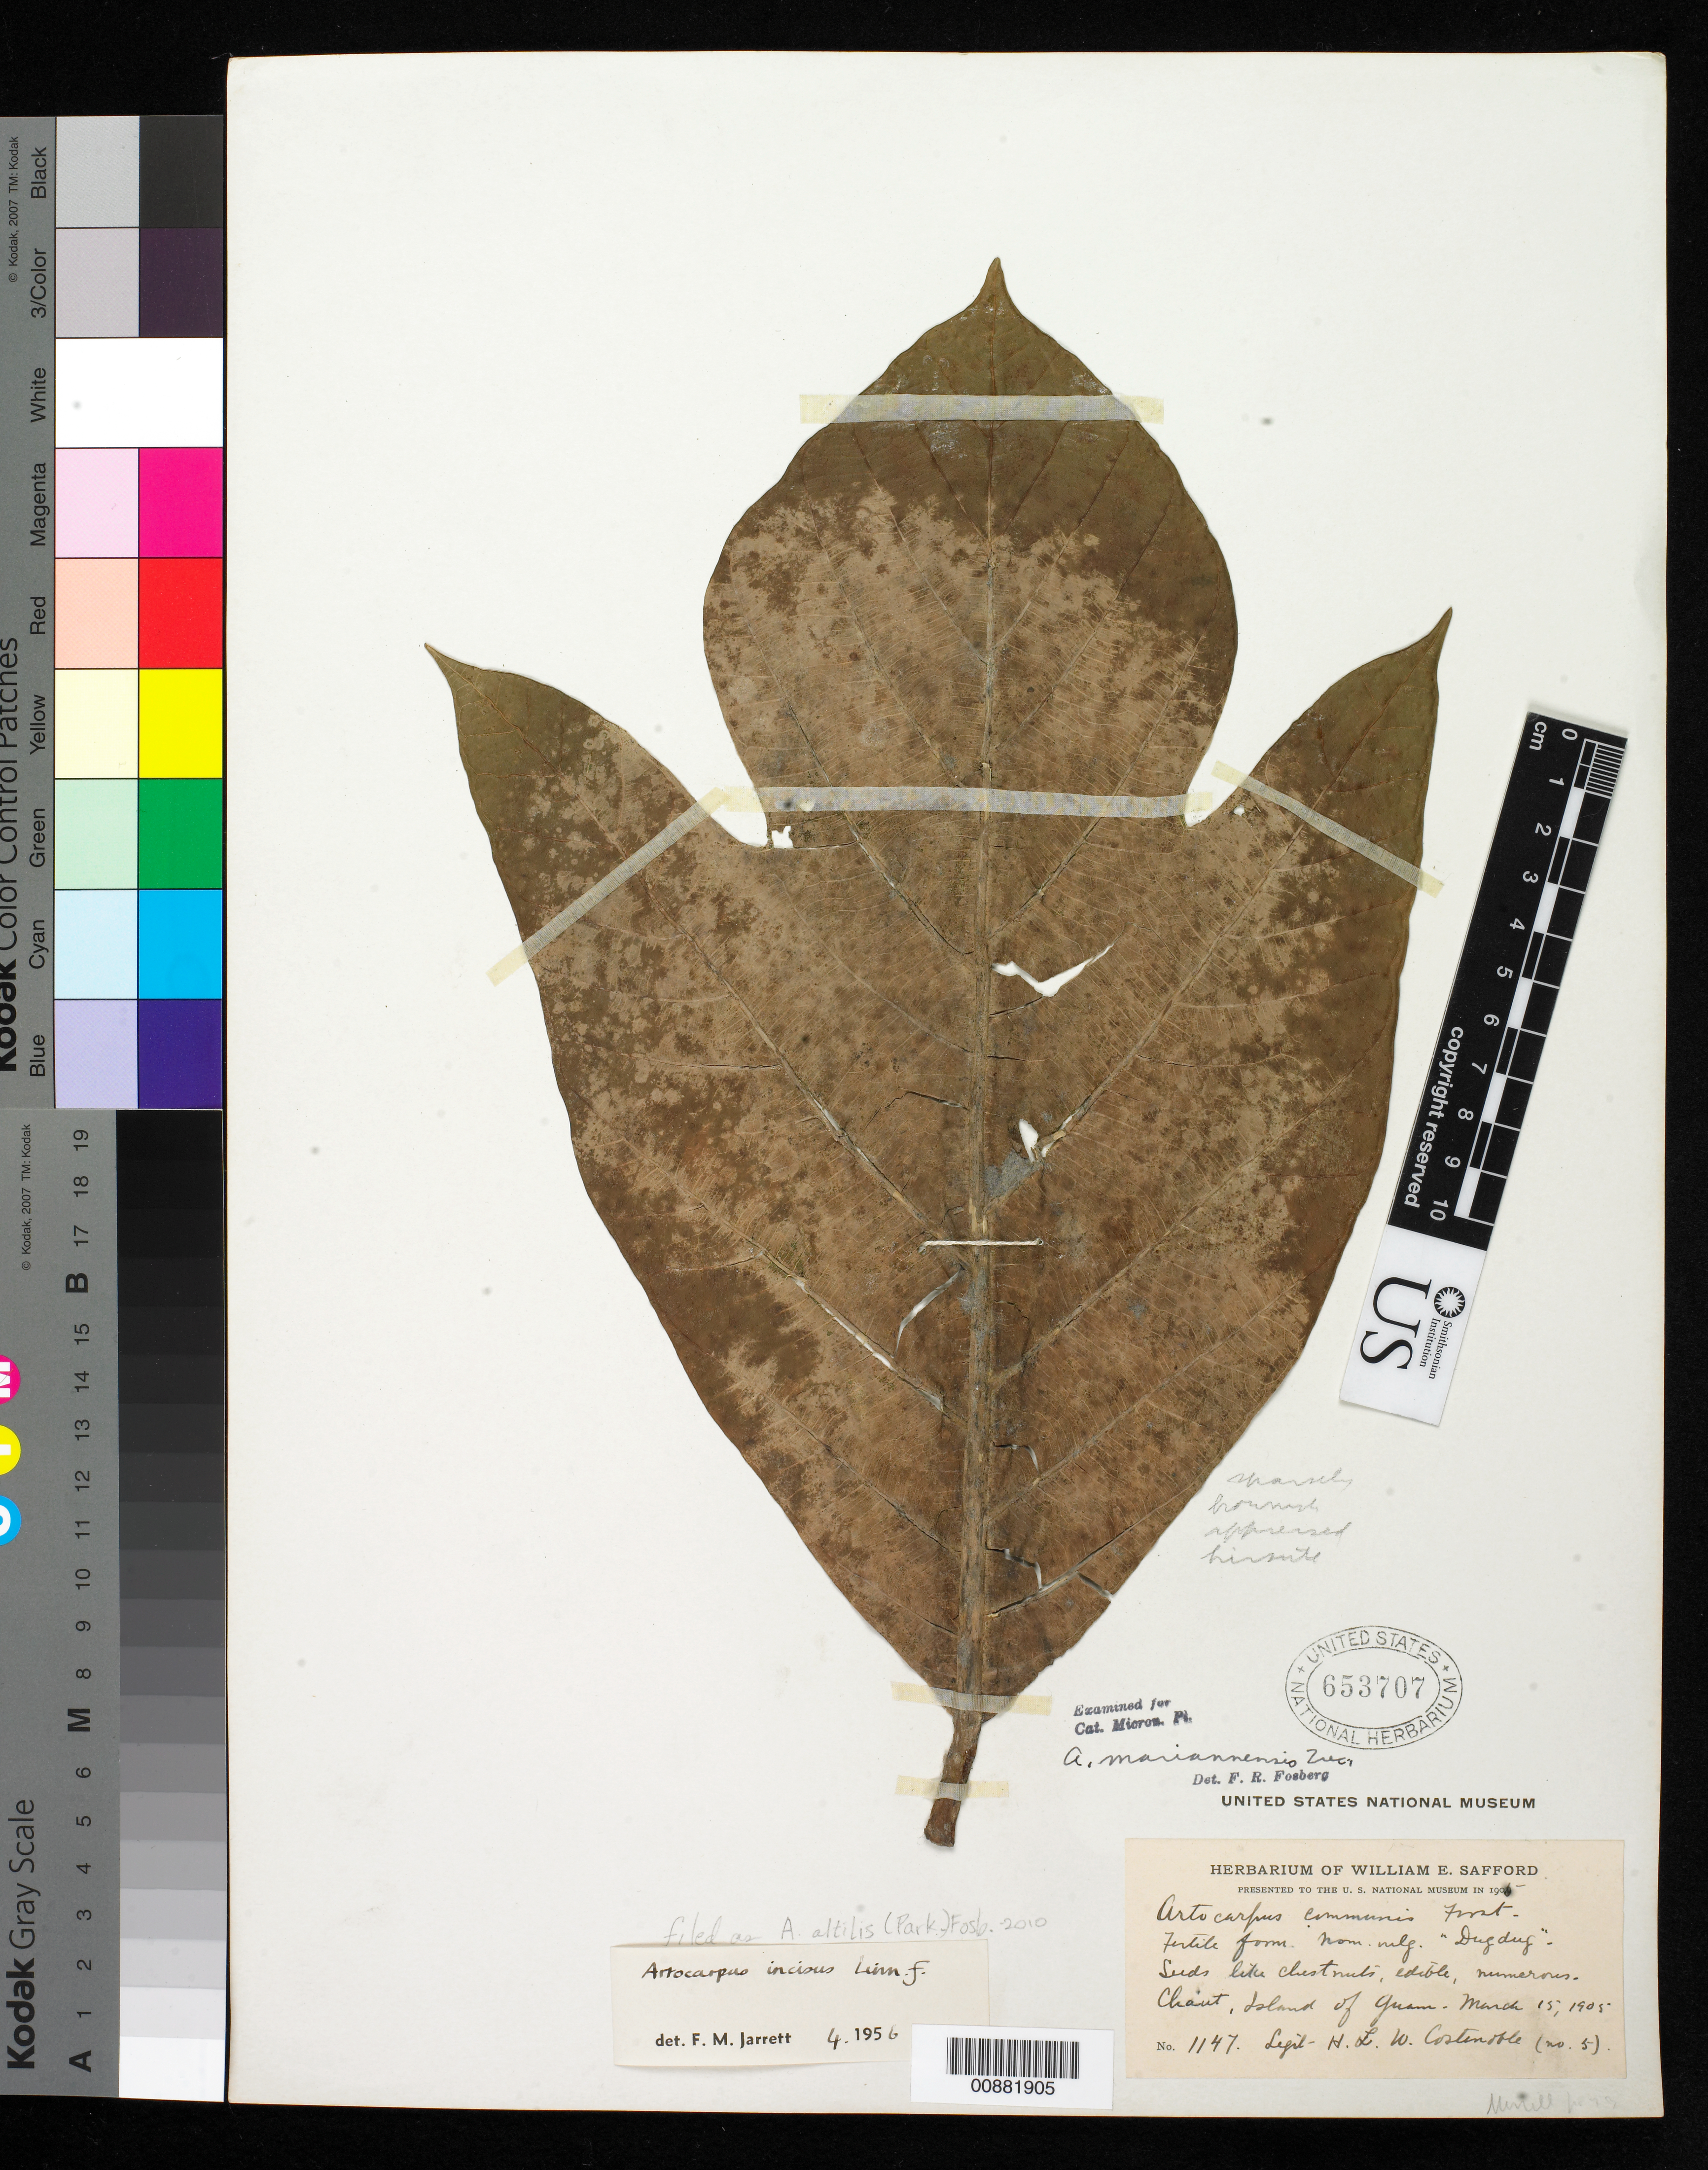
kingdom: Plantae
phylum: Tracheophyta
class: Magnoliopsida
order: Rosales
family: Moraceae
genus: Artocarpus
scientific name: Artocarpus altilis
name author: (Parkinson) Fosberg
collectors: H. Costenoble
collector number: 1147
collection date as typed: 15 Mar 1905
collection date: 1905-03-15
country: Guam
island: Guam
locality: Chant Island of Guam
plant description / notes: MJD copied to EBDCS- Food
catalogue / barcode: US 653707